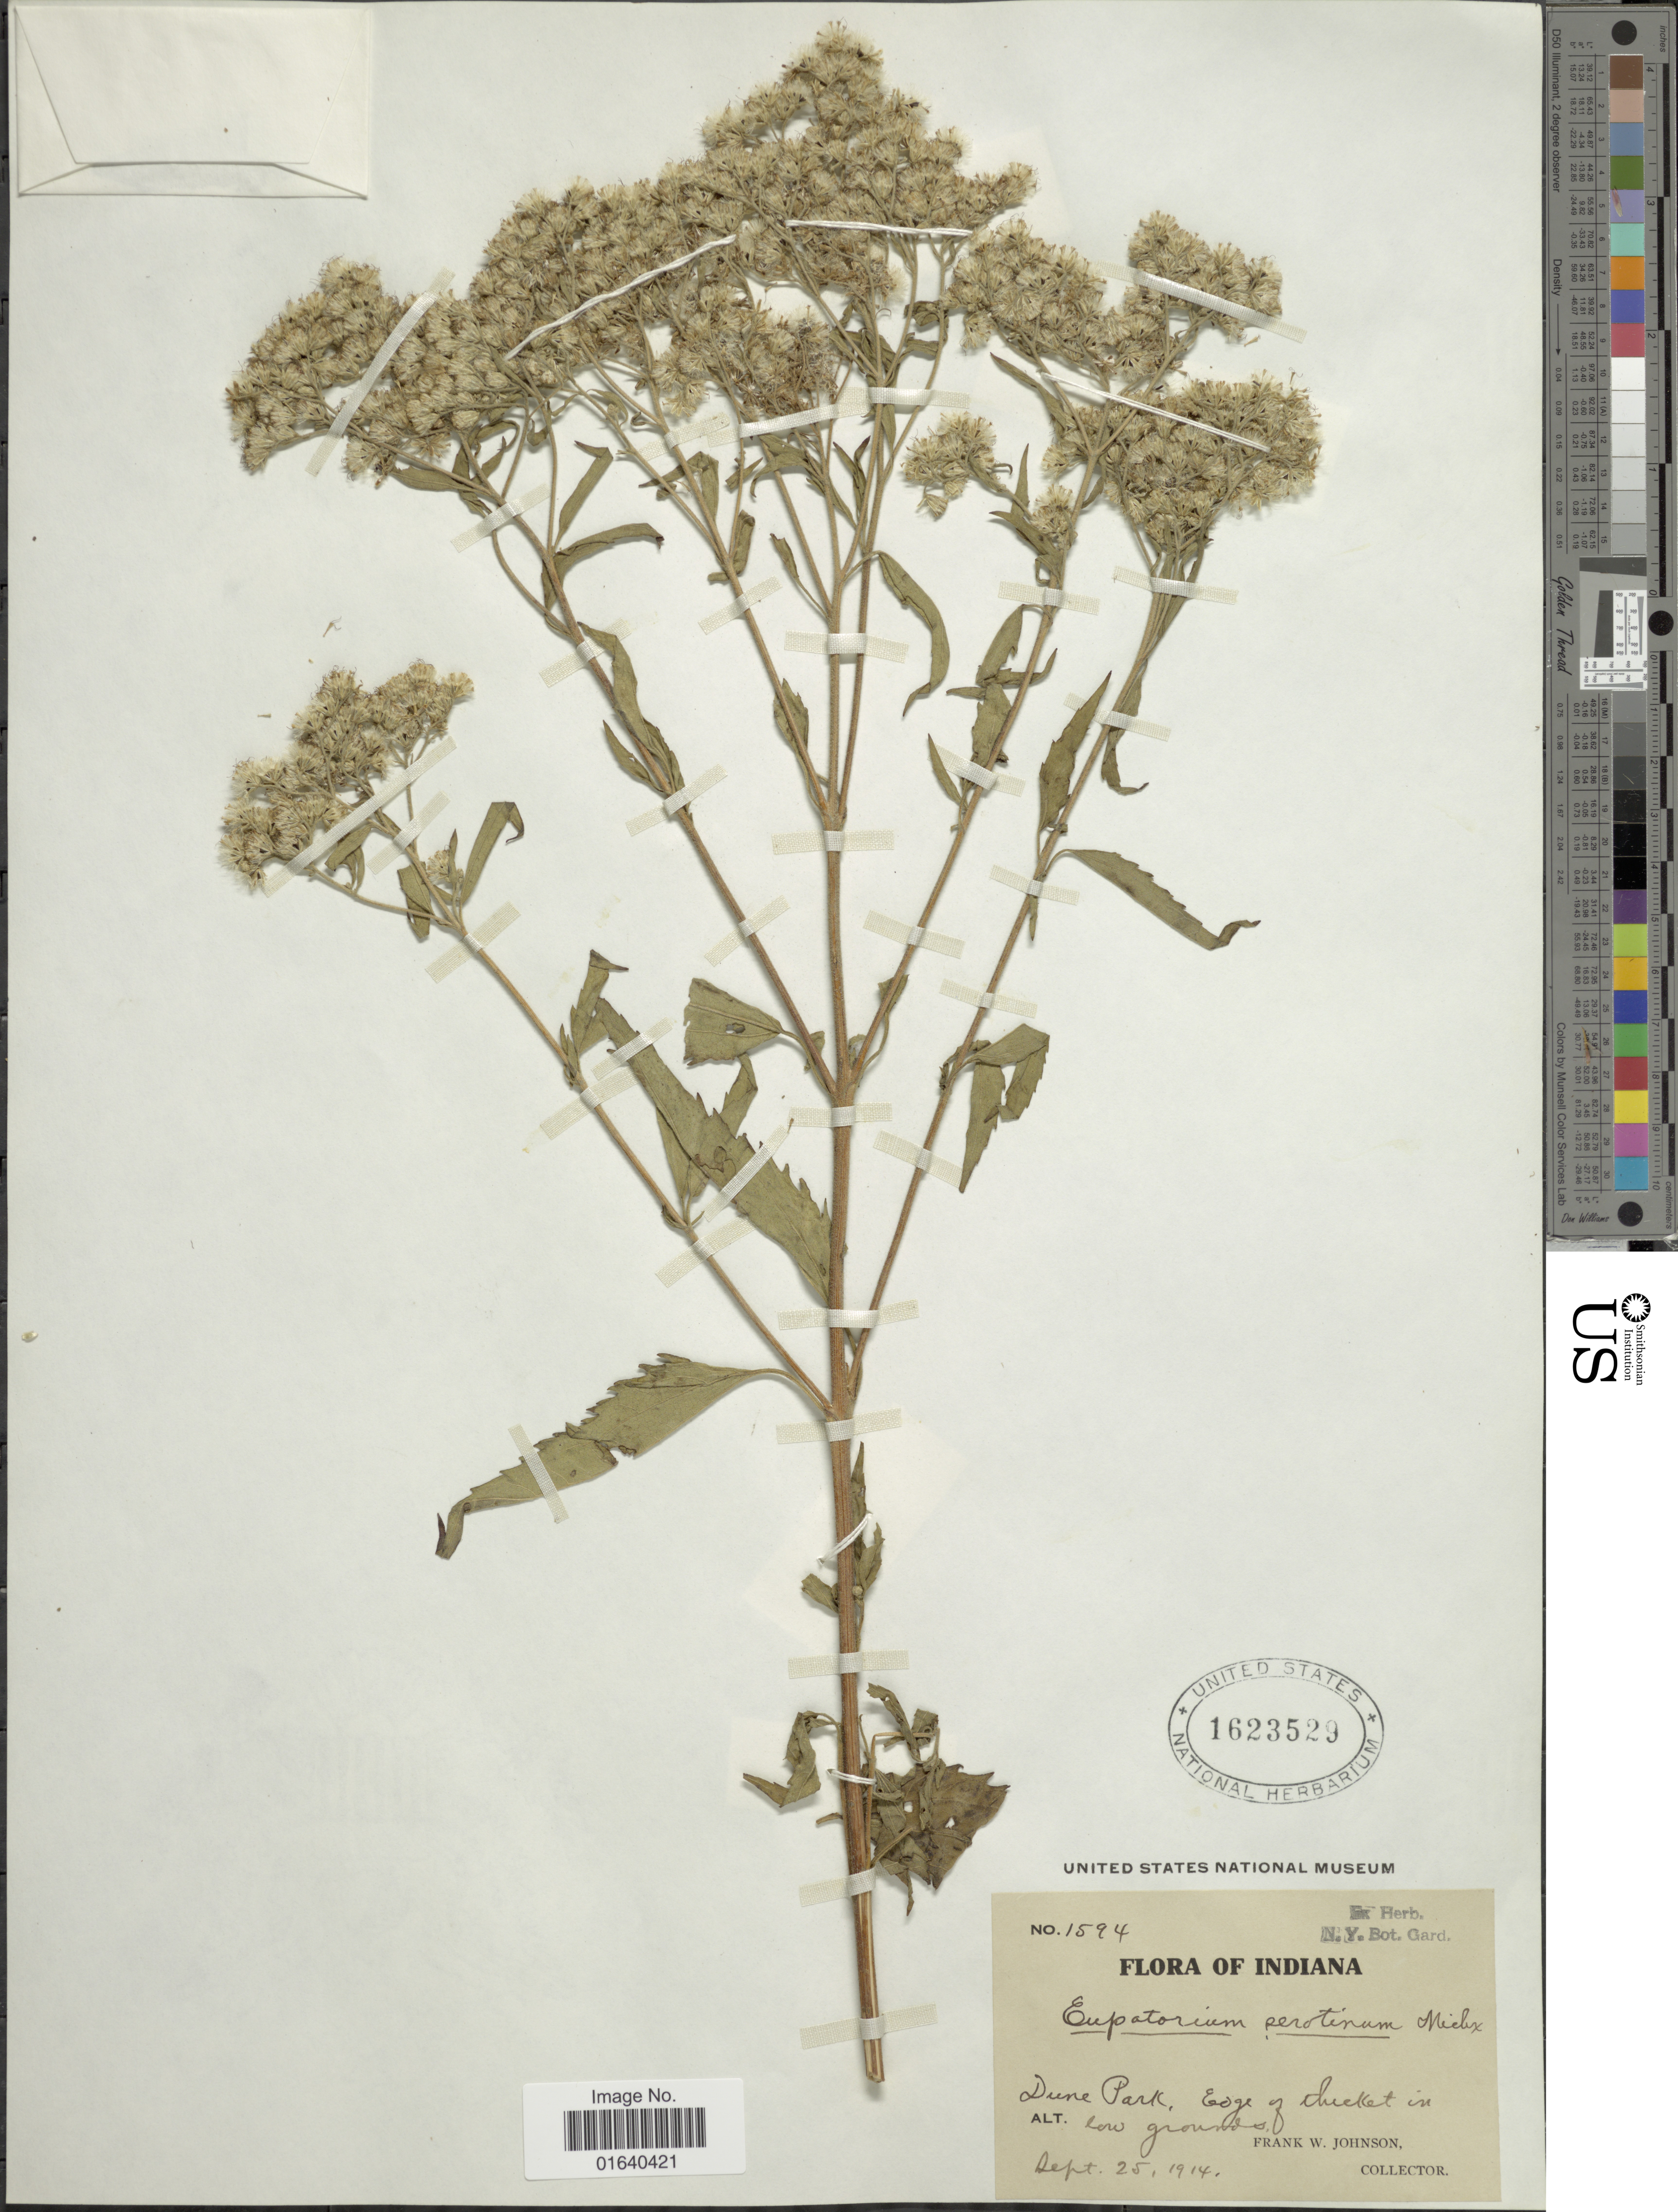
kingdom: Plantae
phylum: Tracheophyta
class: Magnoliopsida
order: Asterales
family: Asteraceae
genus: Eupatorium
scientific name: Eupatorium serotinum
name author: Michx.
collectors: F. W. Johnson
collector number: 1594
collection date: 1914-09-25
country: United States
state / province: Indiana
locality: Dune Park, Edge of thicket in low grounds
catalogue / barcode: US 1623529